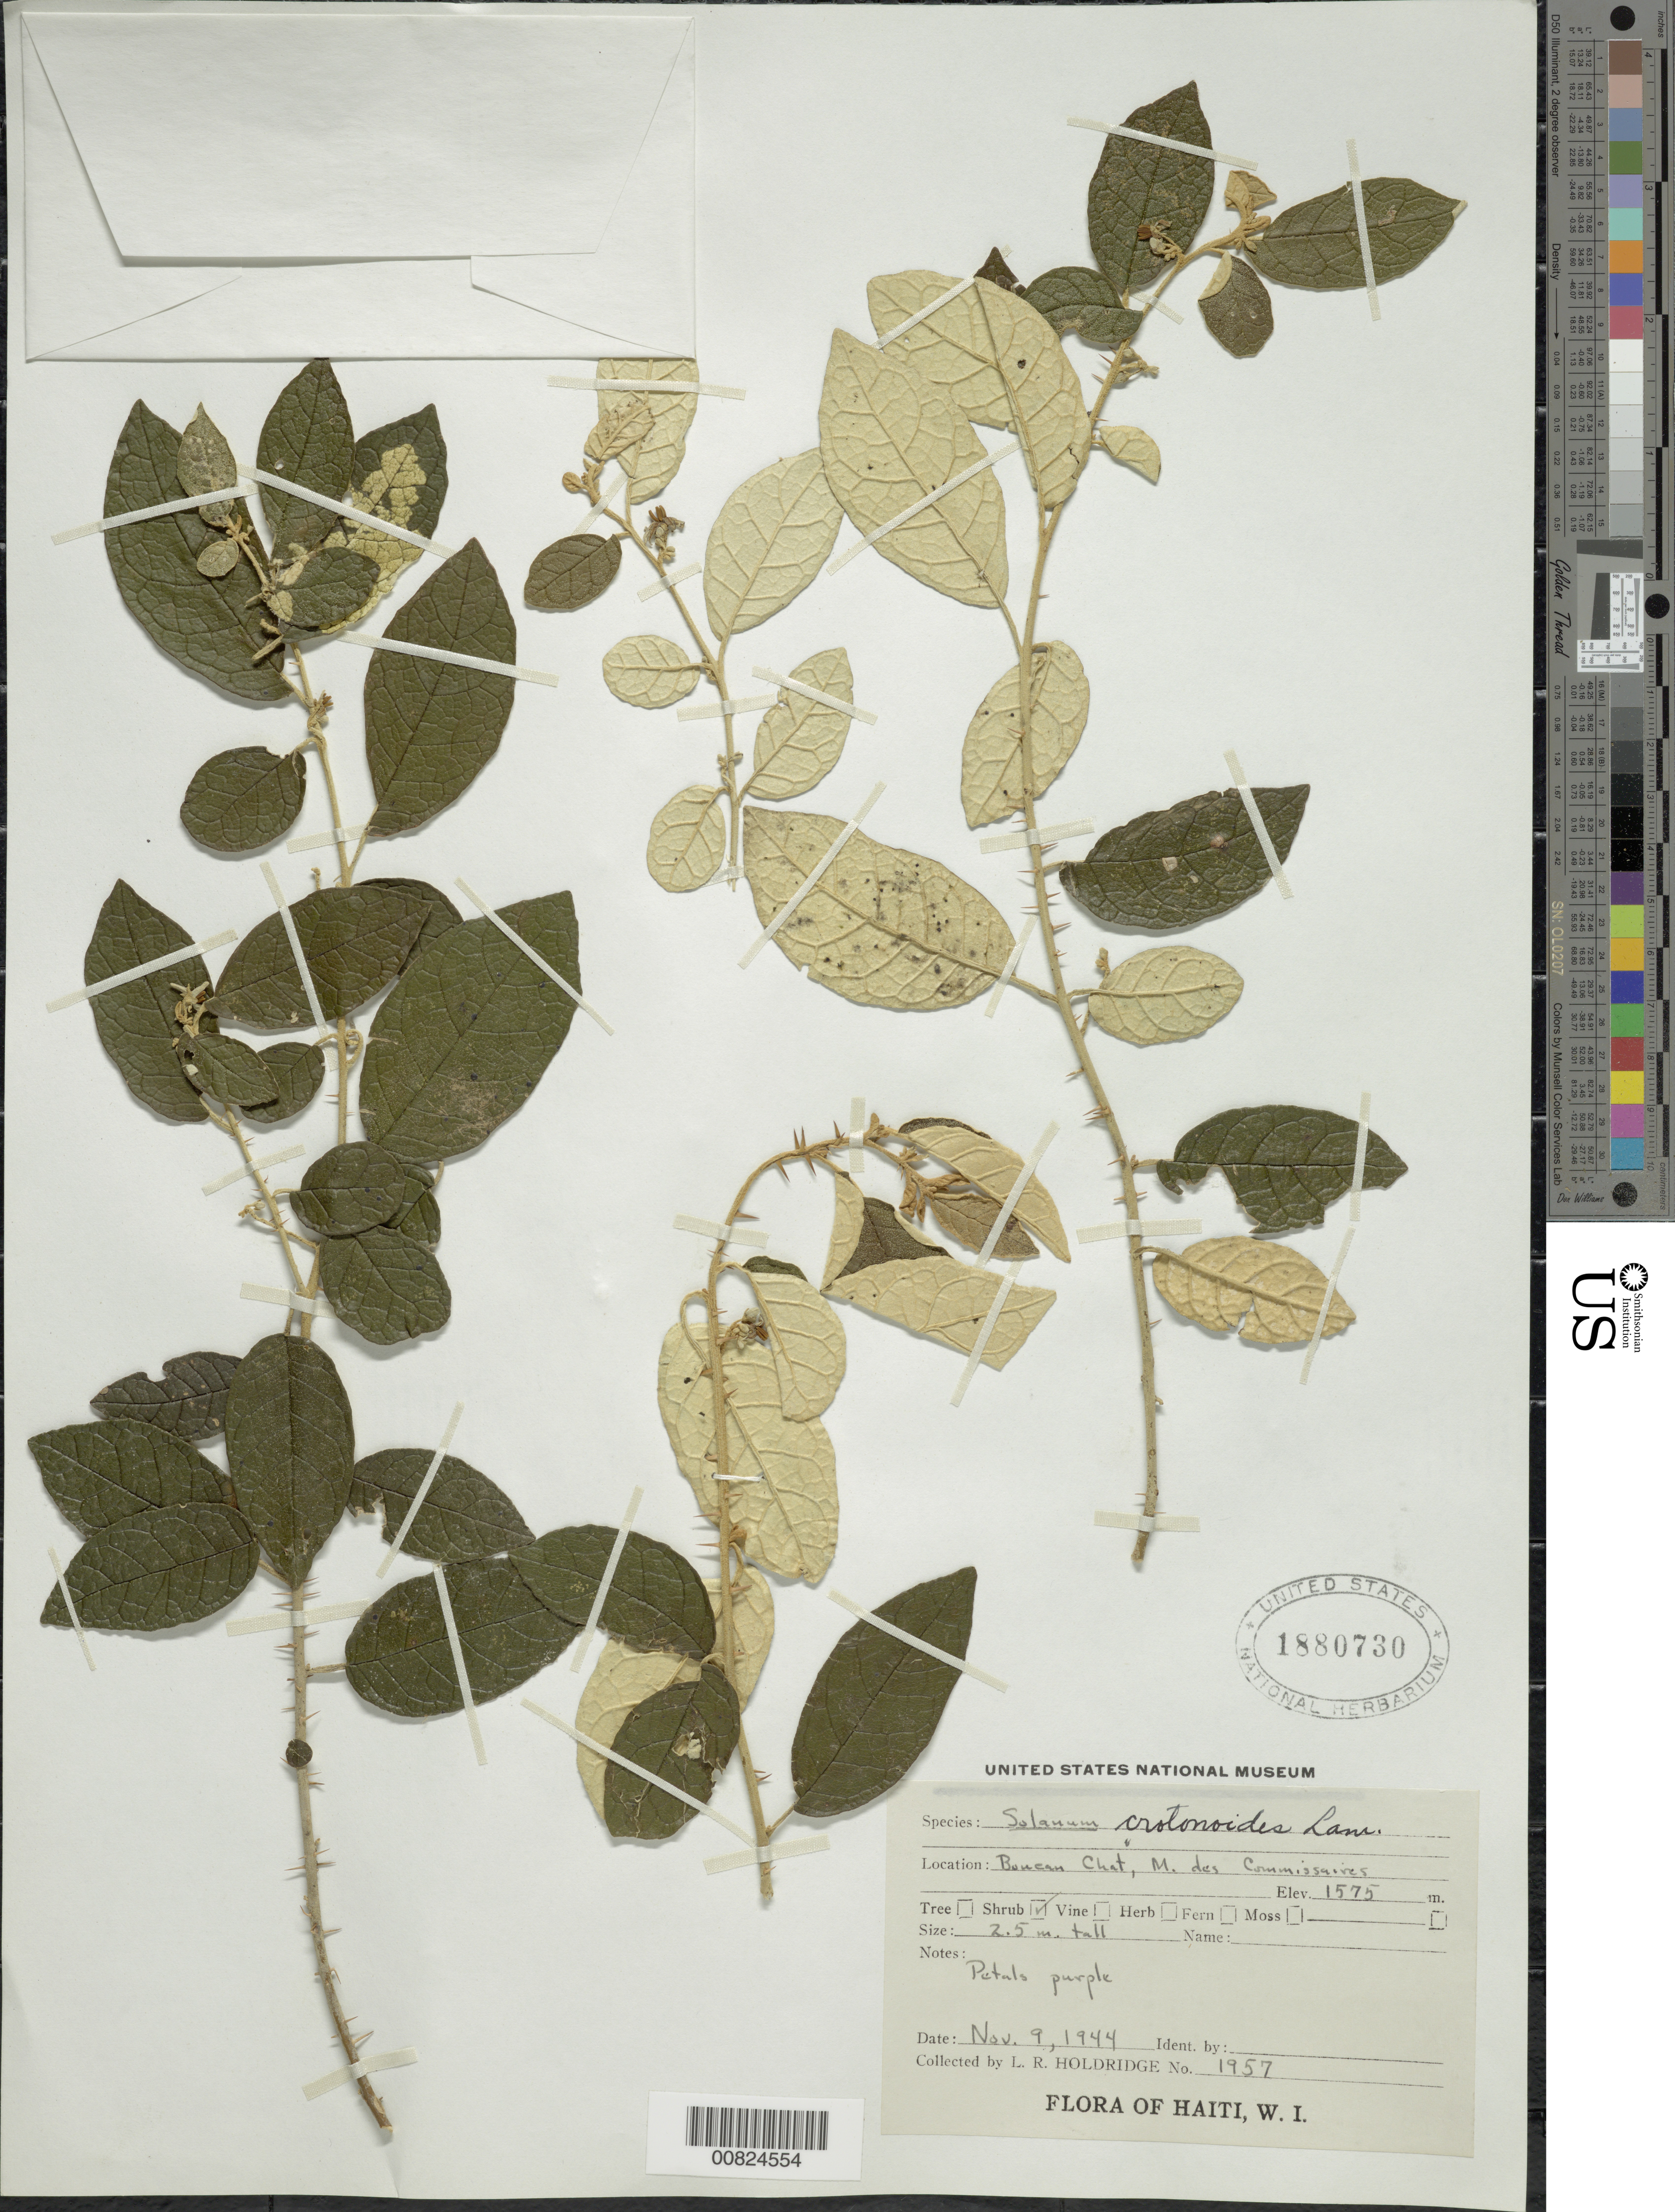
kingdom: Plantae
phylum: Tracheophyta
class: Magnoliopsida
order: Solanales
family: Solanaceae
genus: Solanum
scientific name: Solanum crotonoides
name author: Lam.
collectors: L. Holdridge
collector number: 1957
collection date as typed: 09 Nov 1944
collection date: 1944-11-09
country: Haiti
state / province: Ouest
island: Hispaniola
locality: Boucau Chat, Morne des Commissaires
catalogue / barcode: US 1880730